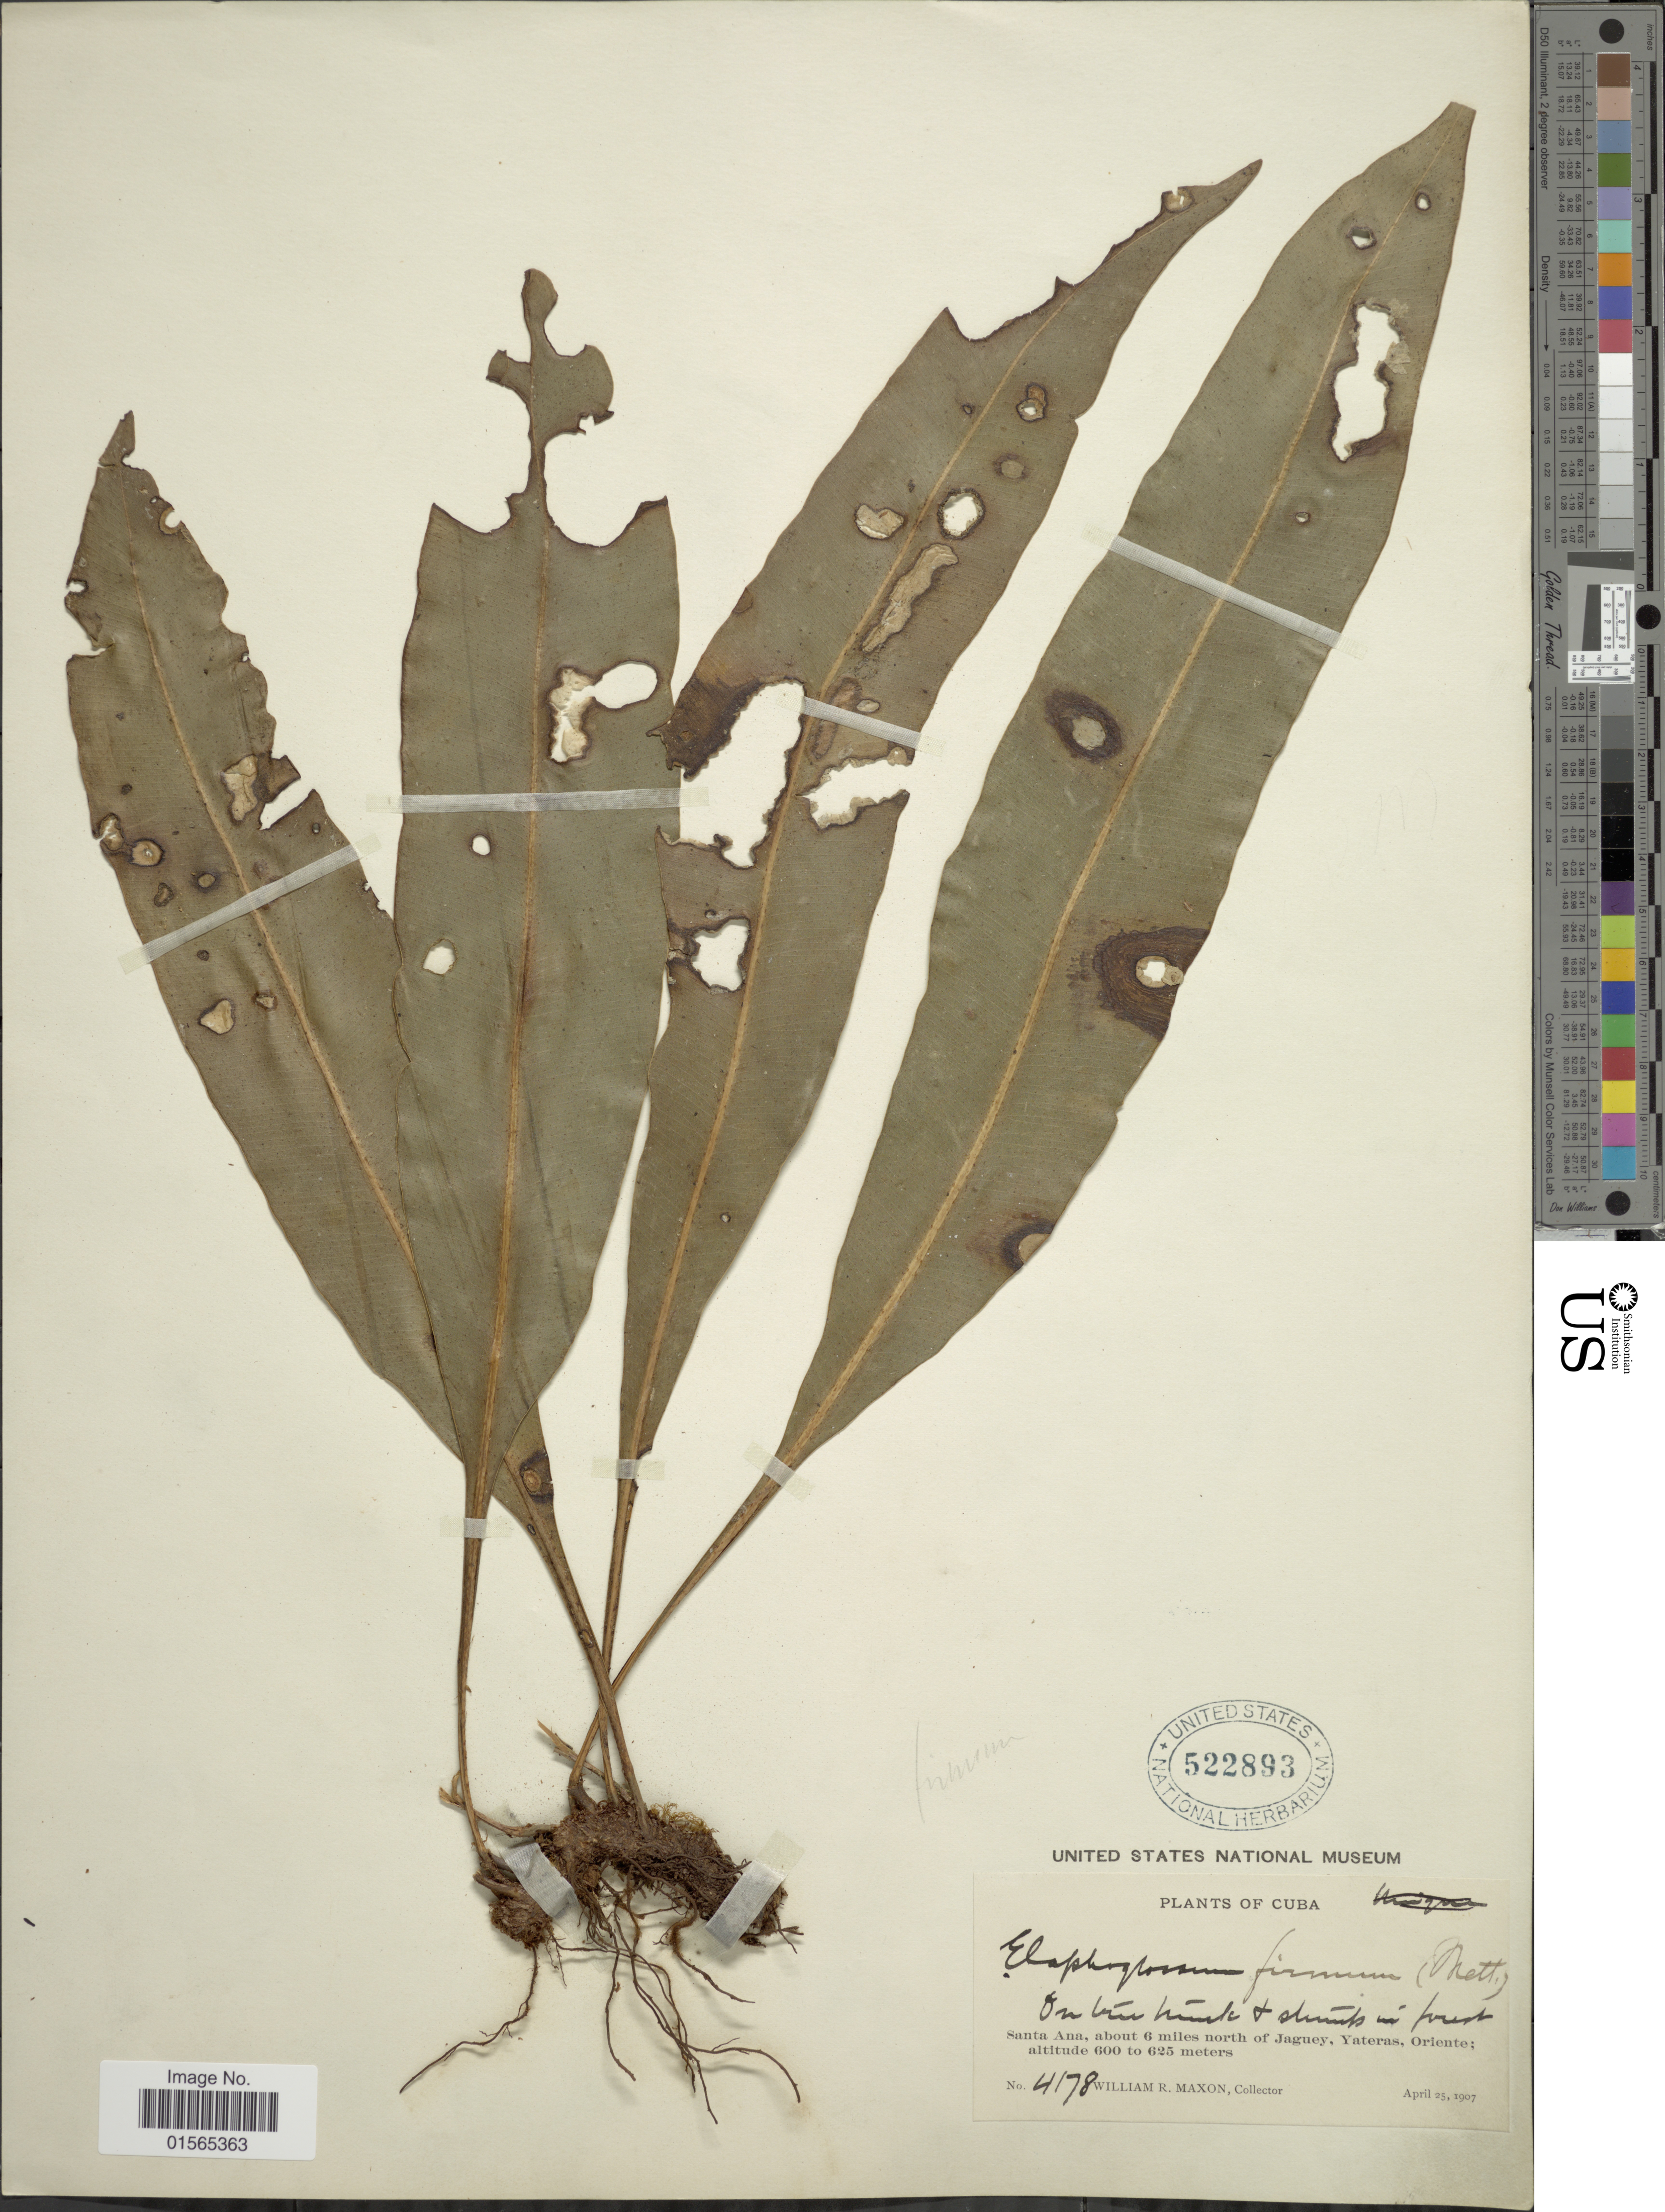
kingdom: Plantae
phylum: Tracheophyta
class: Polypodiopsida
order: Polypodiales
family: Dryopteridaceae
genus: Elaphoglossum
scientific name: Elaphoglossum firmum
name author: (Mett.) Urb.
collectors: W. R. Maxon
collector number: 4178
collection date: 1907-04-25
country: Cuba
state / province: Oriente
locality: Santa Ana, about 6 miles north of Jaguey, Yateras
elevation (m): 600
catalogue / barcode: US 522893